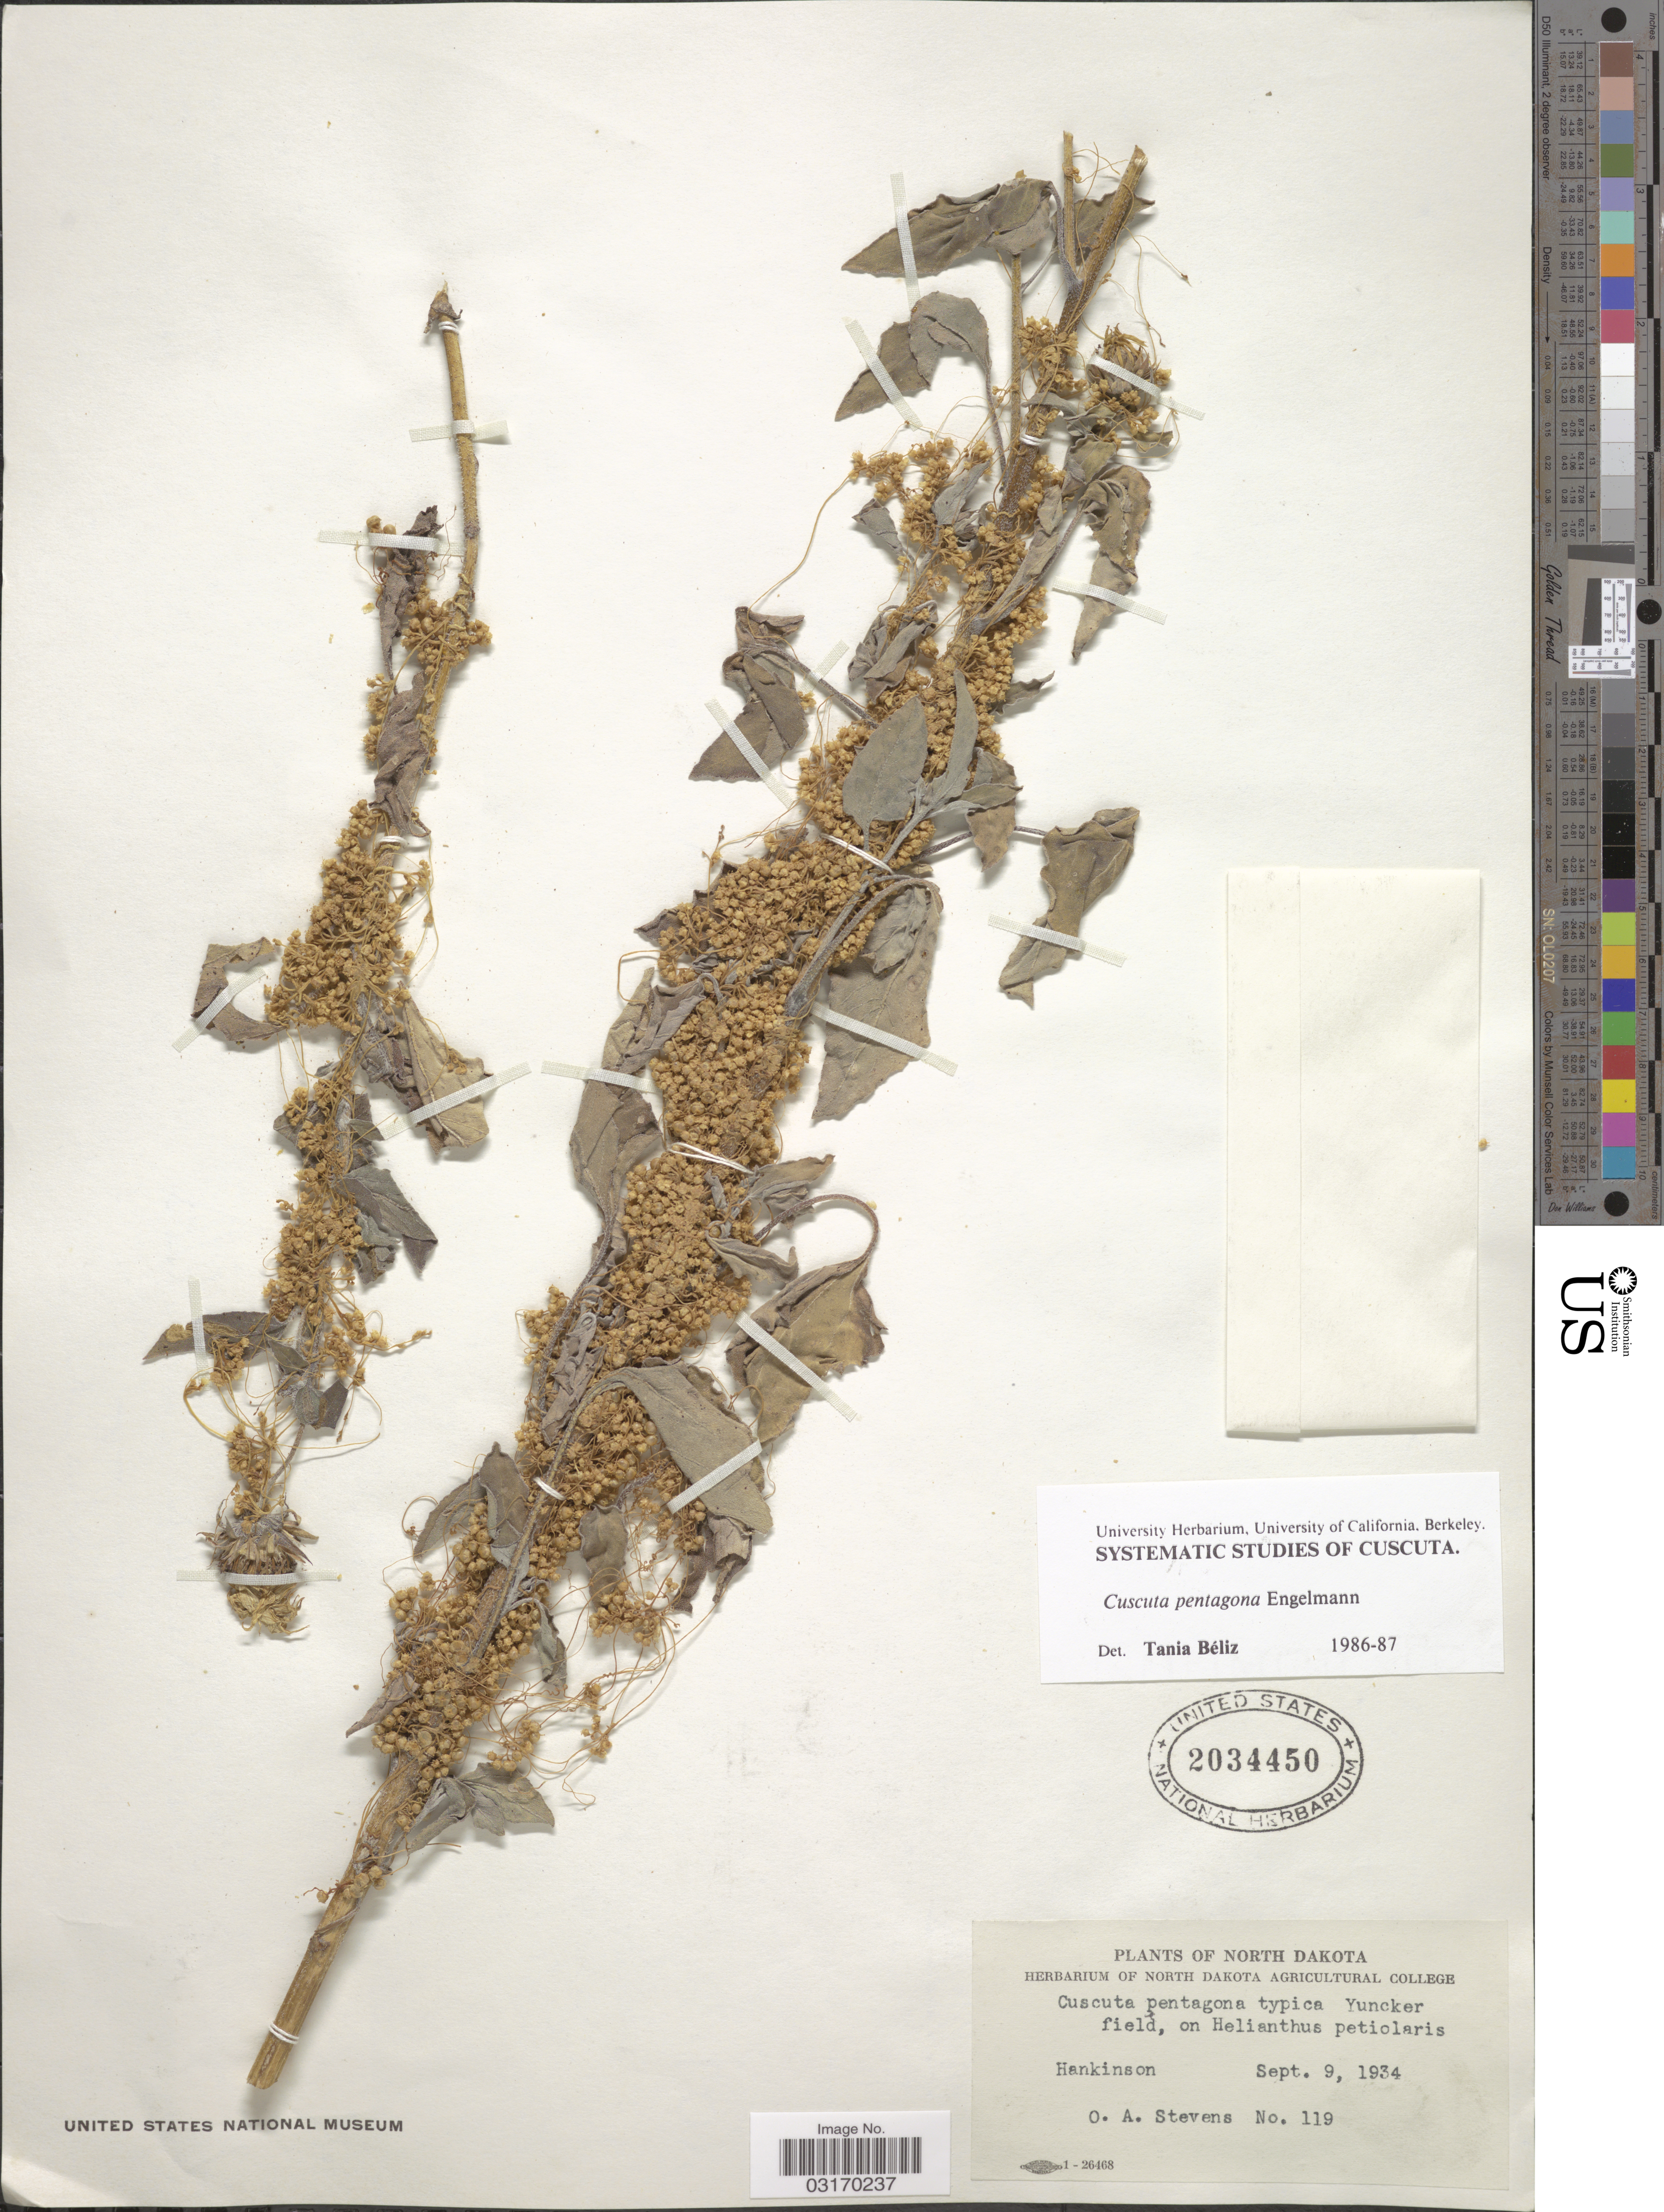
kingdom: Plantae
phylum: Tracheophyta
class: Magnoliopsida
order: Solanales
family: Convolvulaceae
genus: Cuscuta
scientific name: Cuscuta pentagona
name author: Engelm.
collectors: O. A. Stevens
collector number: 119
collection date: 1934-09-09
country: United States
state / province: North Dakota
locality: Hankinson.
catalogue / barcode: US 2034450